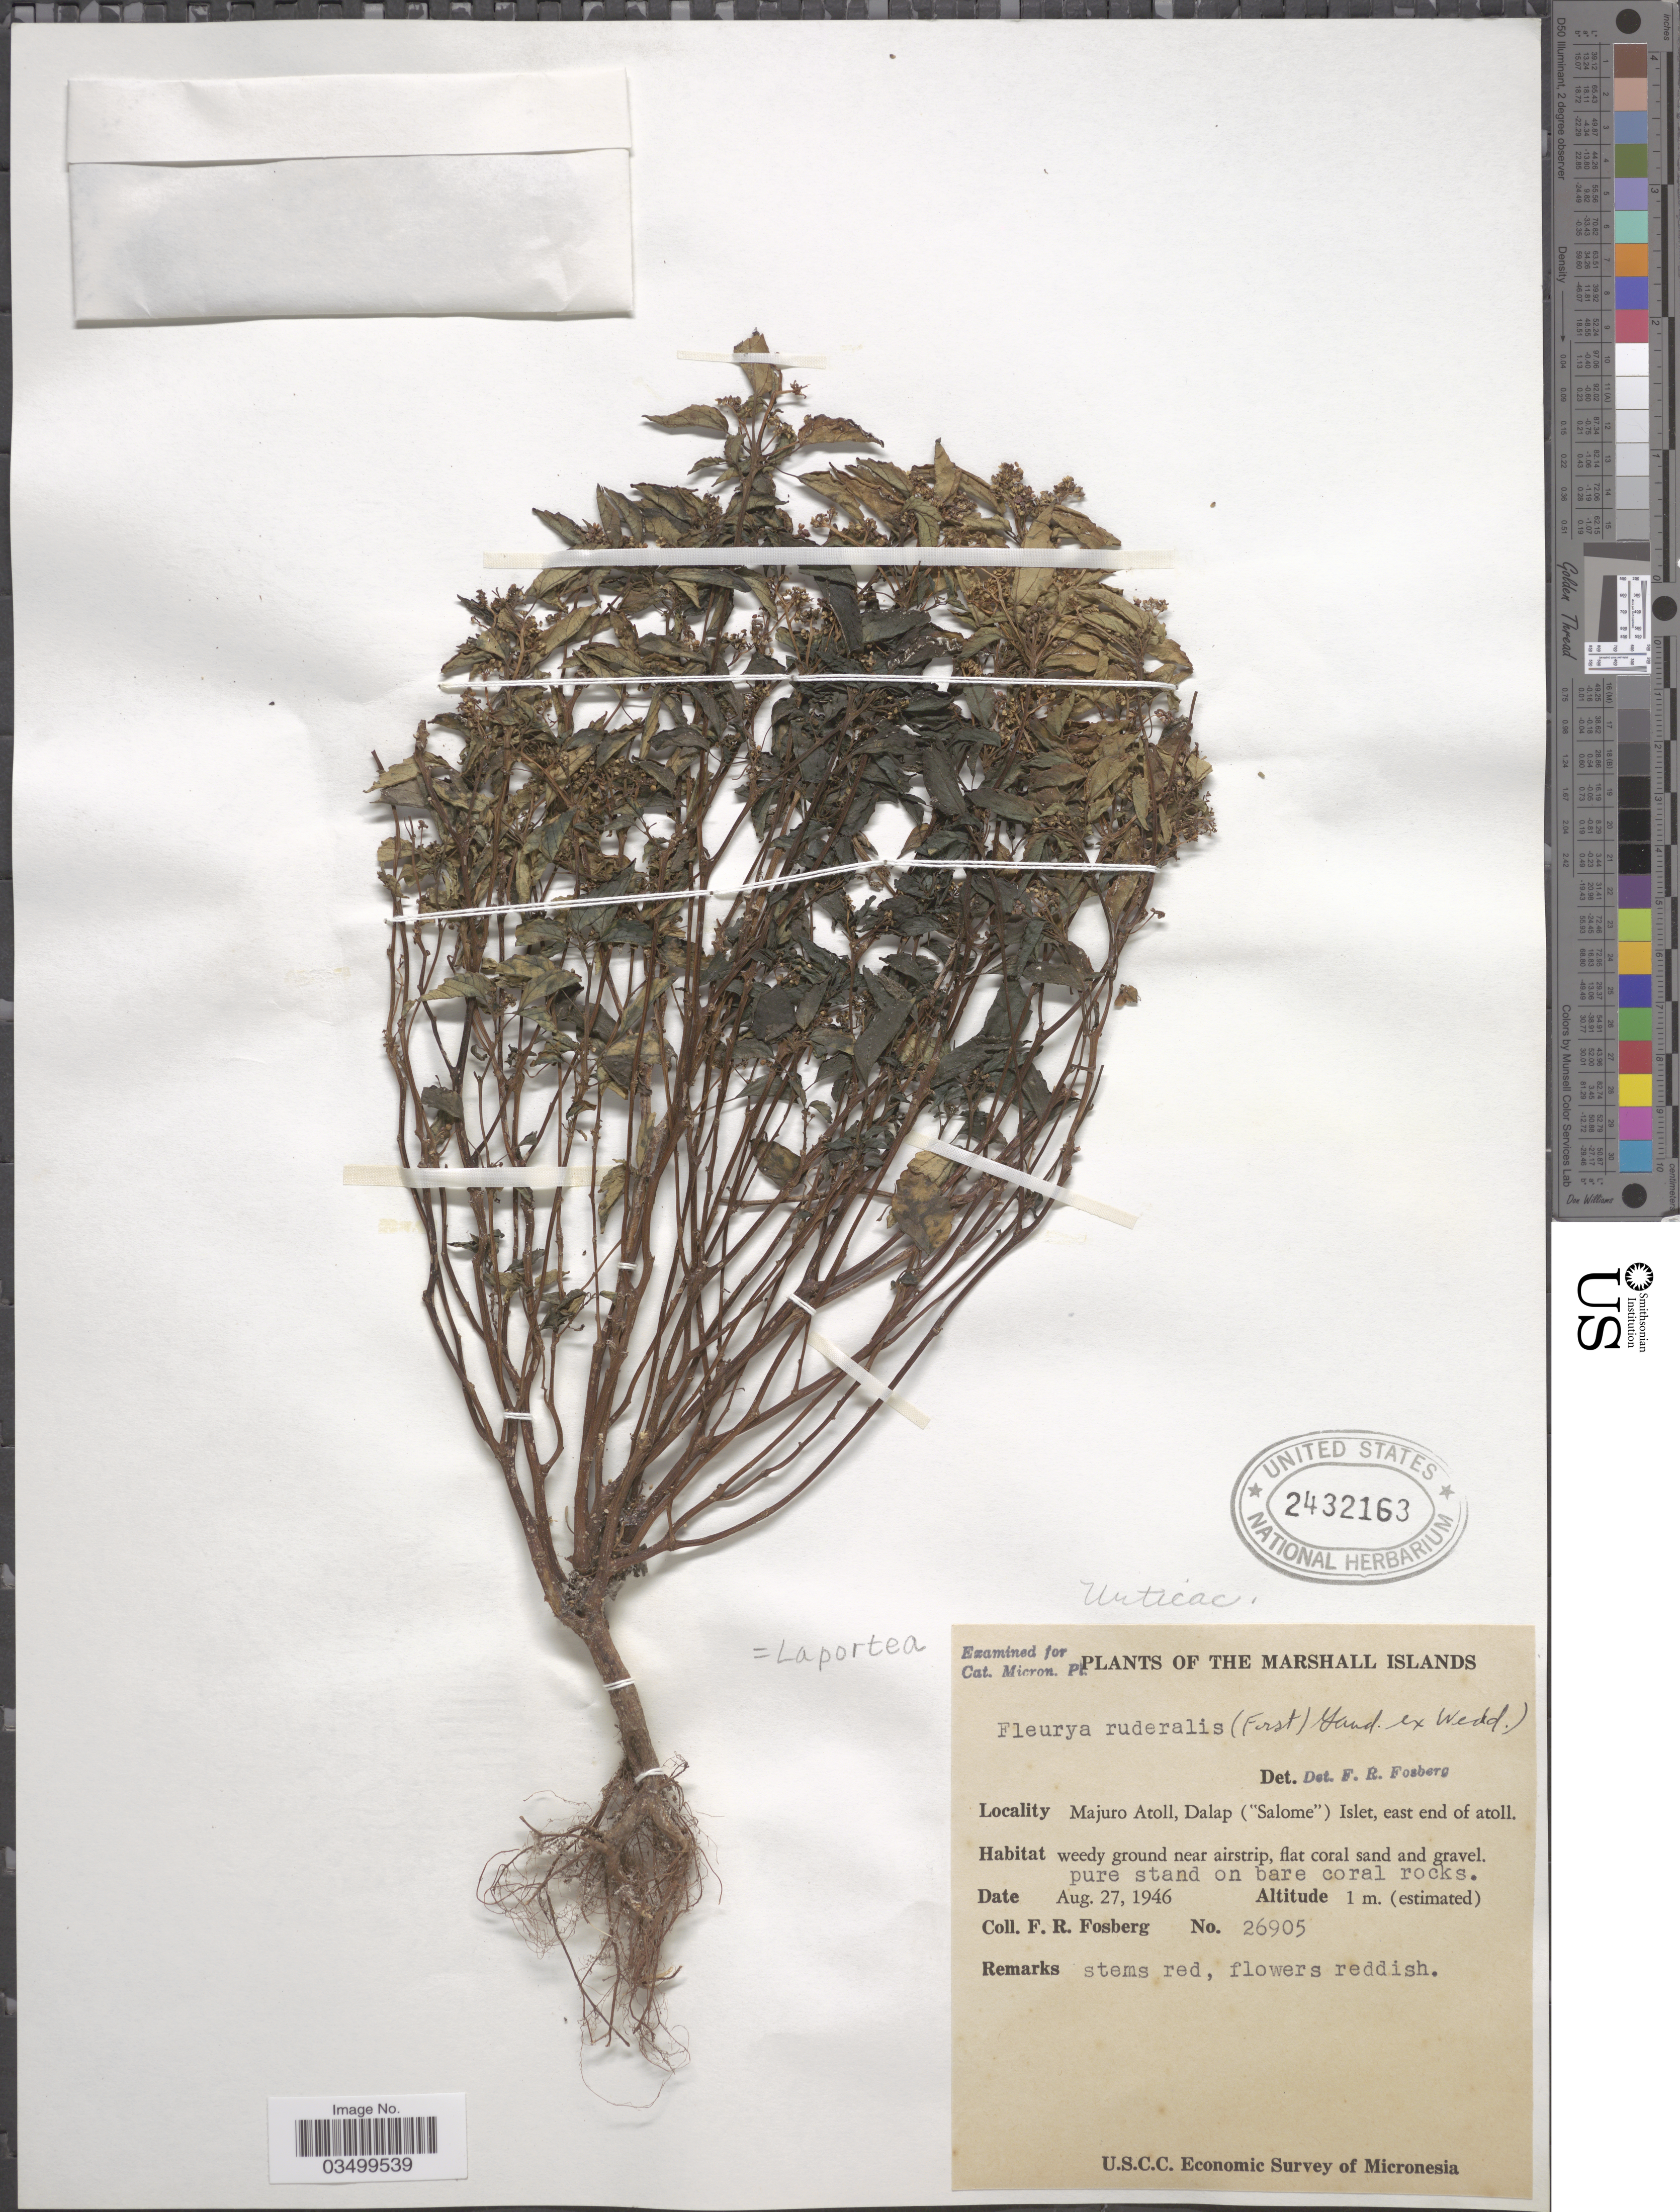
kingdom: Plantae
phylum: Tracheophyta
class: Magnoliopsida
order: Rosales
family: Urticaceae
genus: Laportea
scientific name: Laportea ruderalis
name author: (G. Forst.) Chew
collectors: F. R. Fosberg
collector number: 26905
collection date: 1946-08-27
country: Marshall Islands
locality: Majuro Atoll, Dalap ('Salome') Islet, east end of atoll.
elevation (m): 1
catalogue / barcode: US 2432163